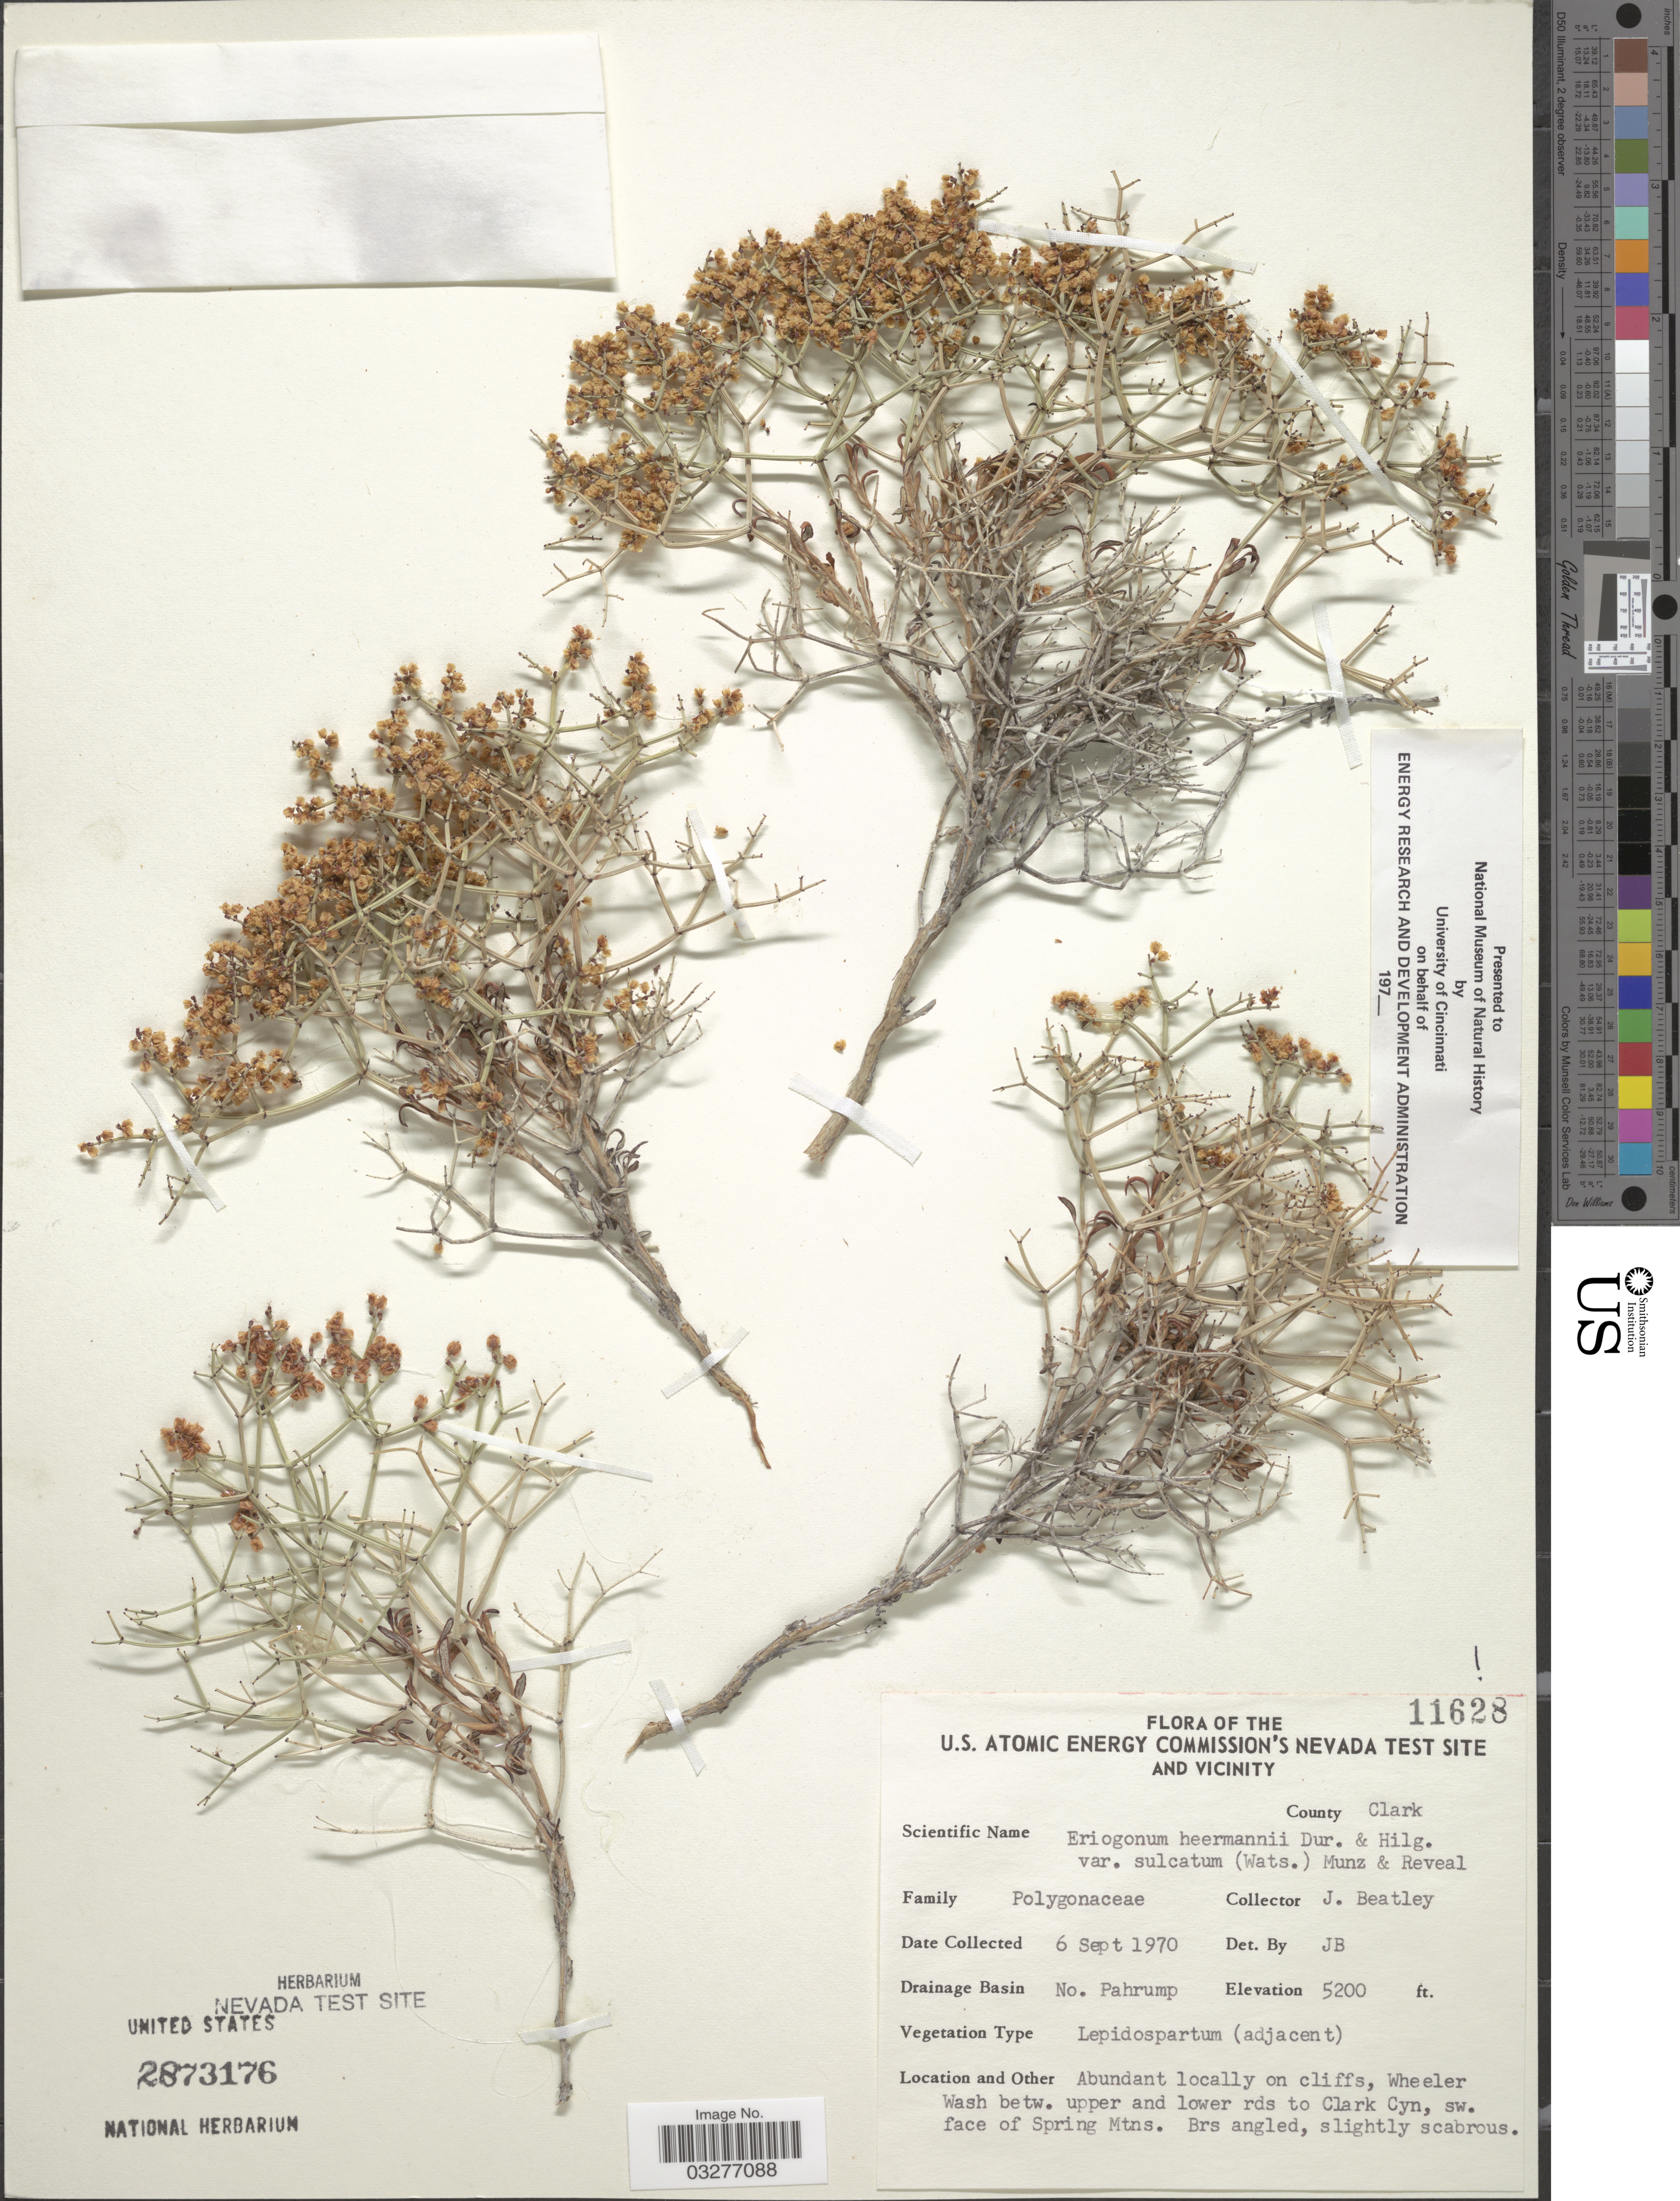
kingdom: Plantae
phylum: Tracheophyta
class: Magnoliopsida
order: Caryophyllales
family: Polygonaceae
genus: Eriogonum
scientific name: Eriogonum heermannii var. sulcatum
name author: (S. Watson) Munz & Reveal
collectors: J. C. Beatley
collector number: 11628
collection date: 1970-09-06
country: United States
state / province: Nevada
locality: U.S. Atomic Energy Commission's Nevada Test Site and Vicinity. County Clark. Drainage Basin No. Pahrump. Wheeler Wash betw. upper and lower rds to Clark Cyn, sw. face of Spring Mtns.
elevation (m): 1585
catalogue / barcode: US 2873176